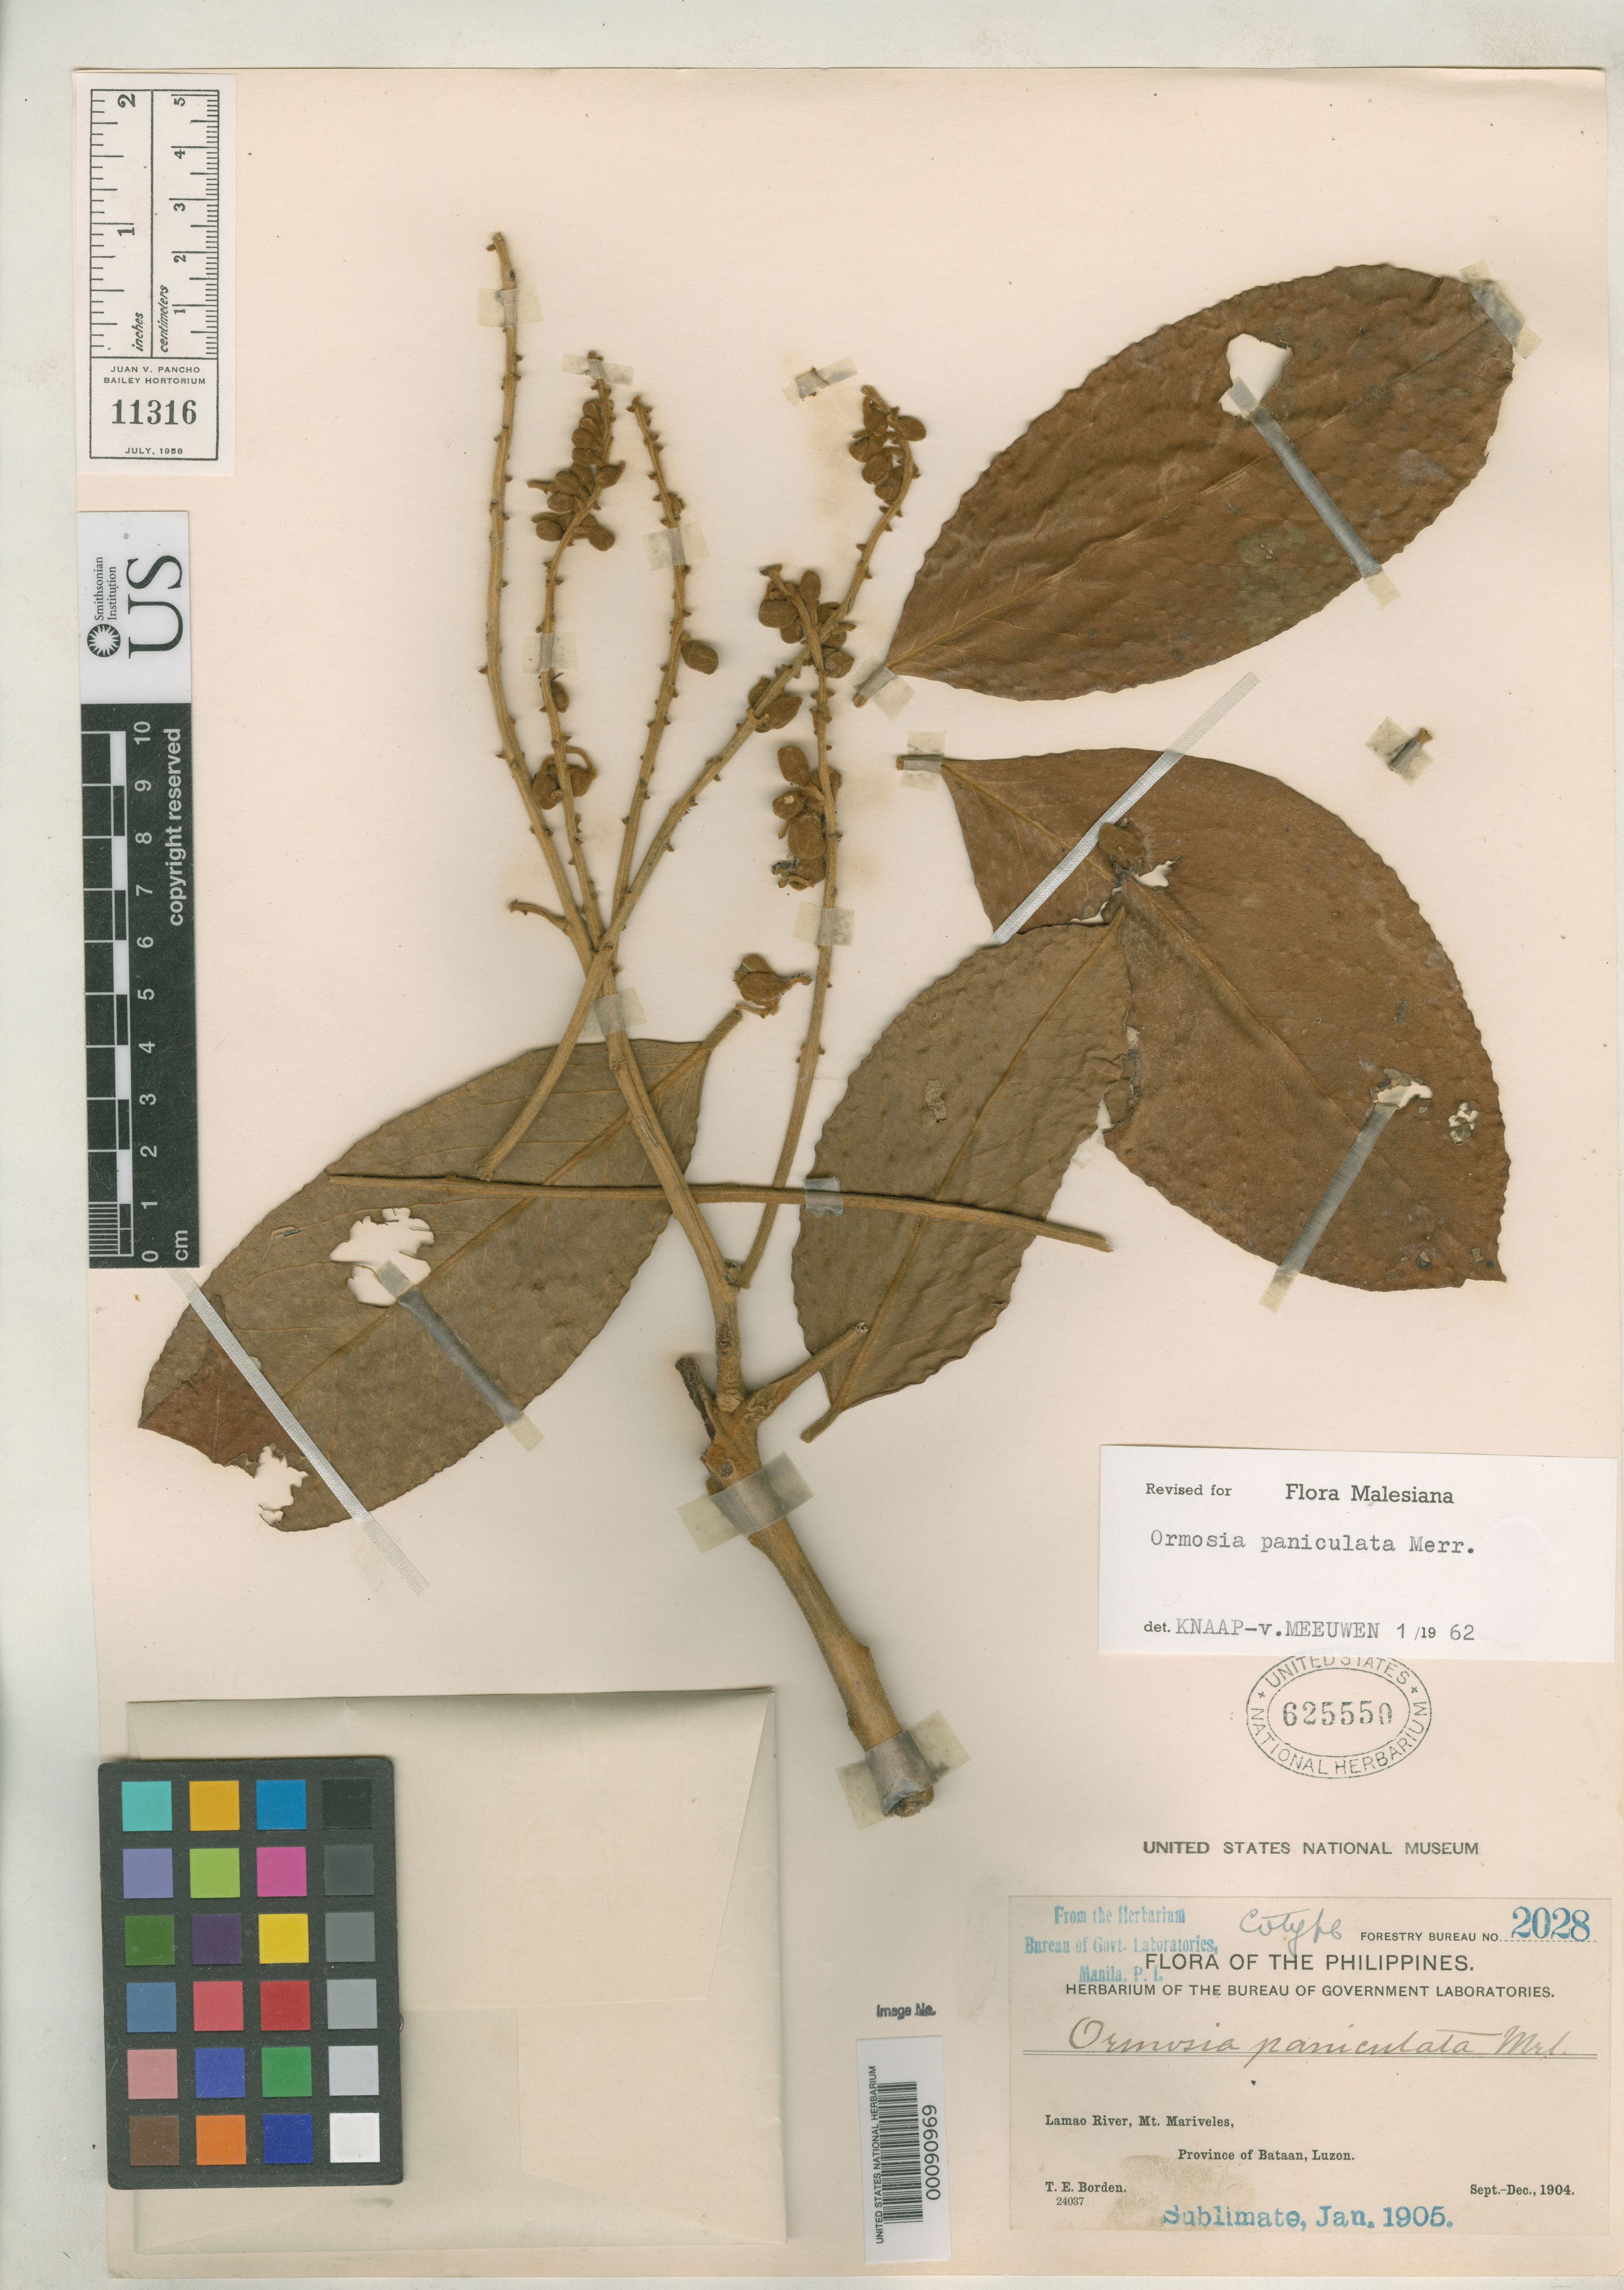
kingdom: Plantae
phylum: Tracheophyta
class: Magnoliopsida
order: Fabales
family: Fabaceae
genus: Ormosia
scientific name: Ormosia paniculata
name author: Merr.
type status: Isotype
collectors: T. E. Borden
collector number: For. Bur. 2028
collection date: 1904-09/1904-12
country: Philippines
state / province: Central Luzon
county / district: Bataan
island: Luzon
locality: Lamao River, Mt Mariveles, Province of Bataan, Luzon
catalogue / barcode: US 625550